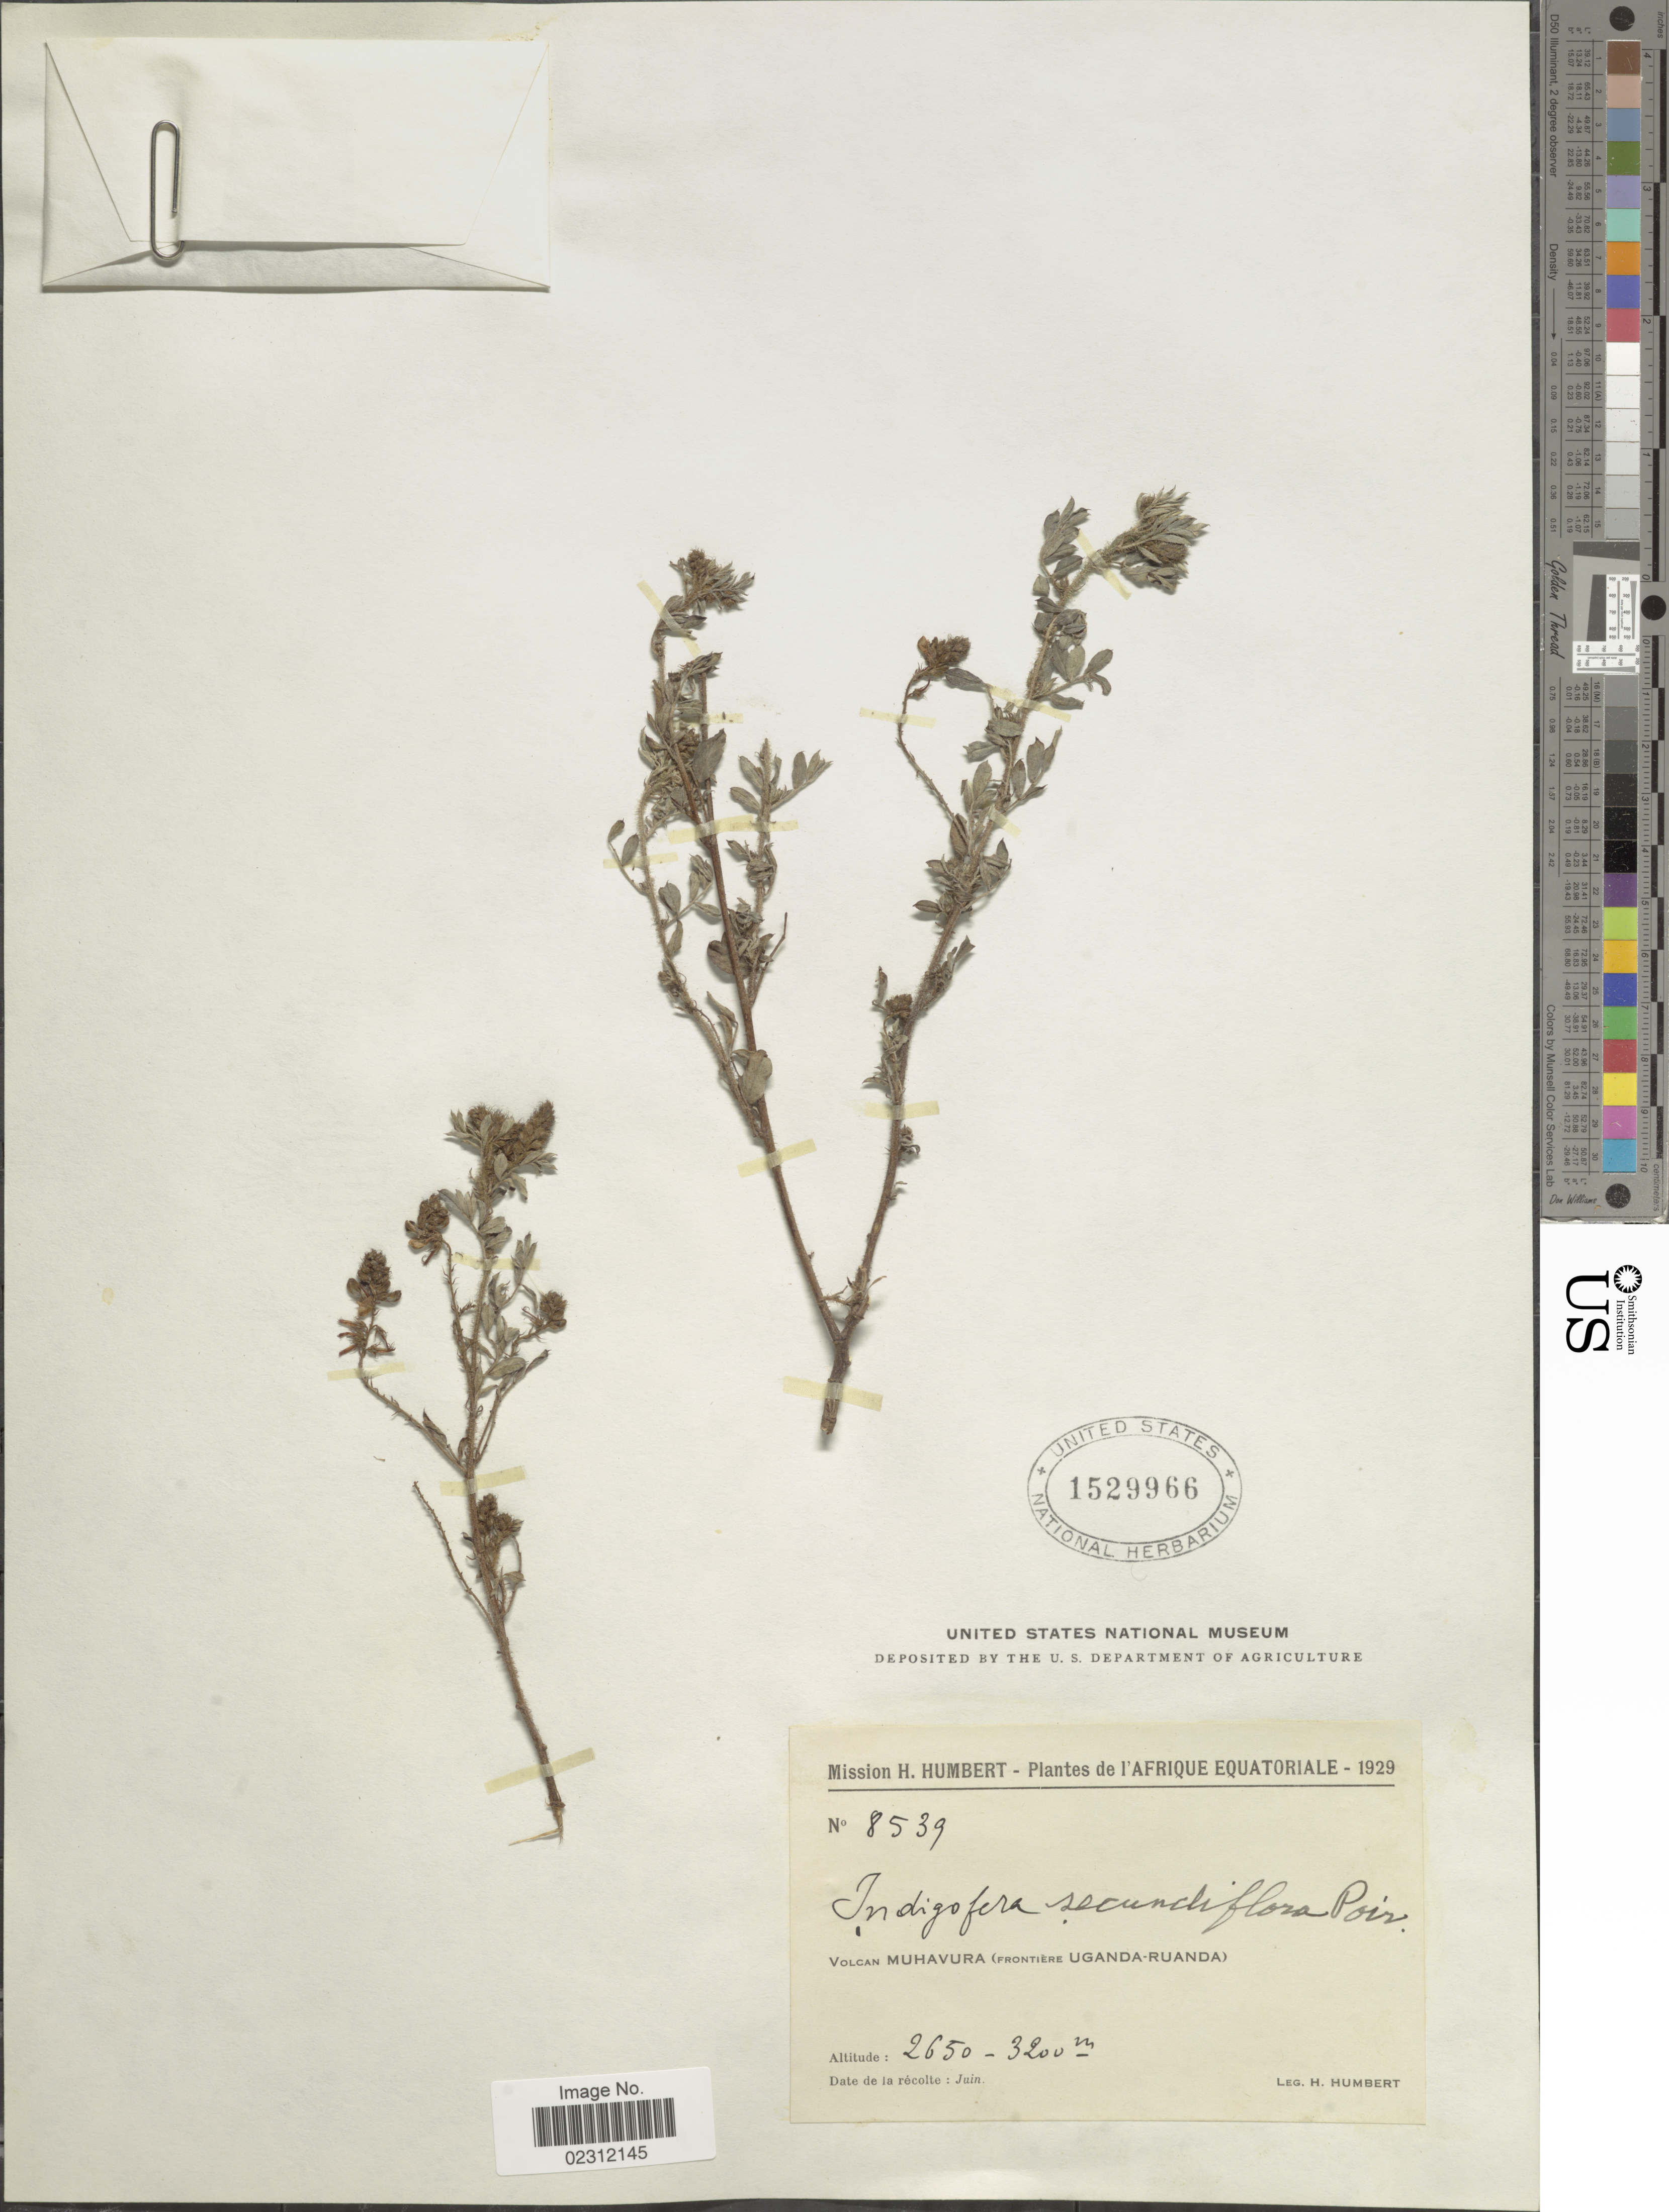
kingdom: Plantae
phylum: Tracheophyta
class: Magnoliopsida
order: Fabales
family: Fabaceae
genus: Indigofera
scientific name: Indigofera secundiflora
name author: Poir.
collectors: H. Humbert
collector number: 8539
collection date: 1929-06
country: Uganda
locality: L'Afrique Equatoriale, Volcan Muhavura (frontiere Uganda-Ruanda)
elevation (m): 2650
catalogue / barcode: US 1529966